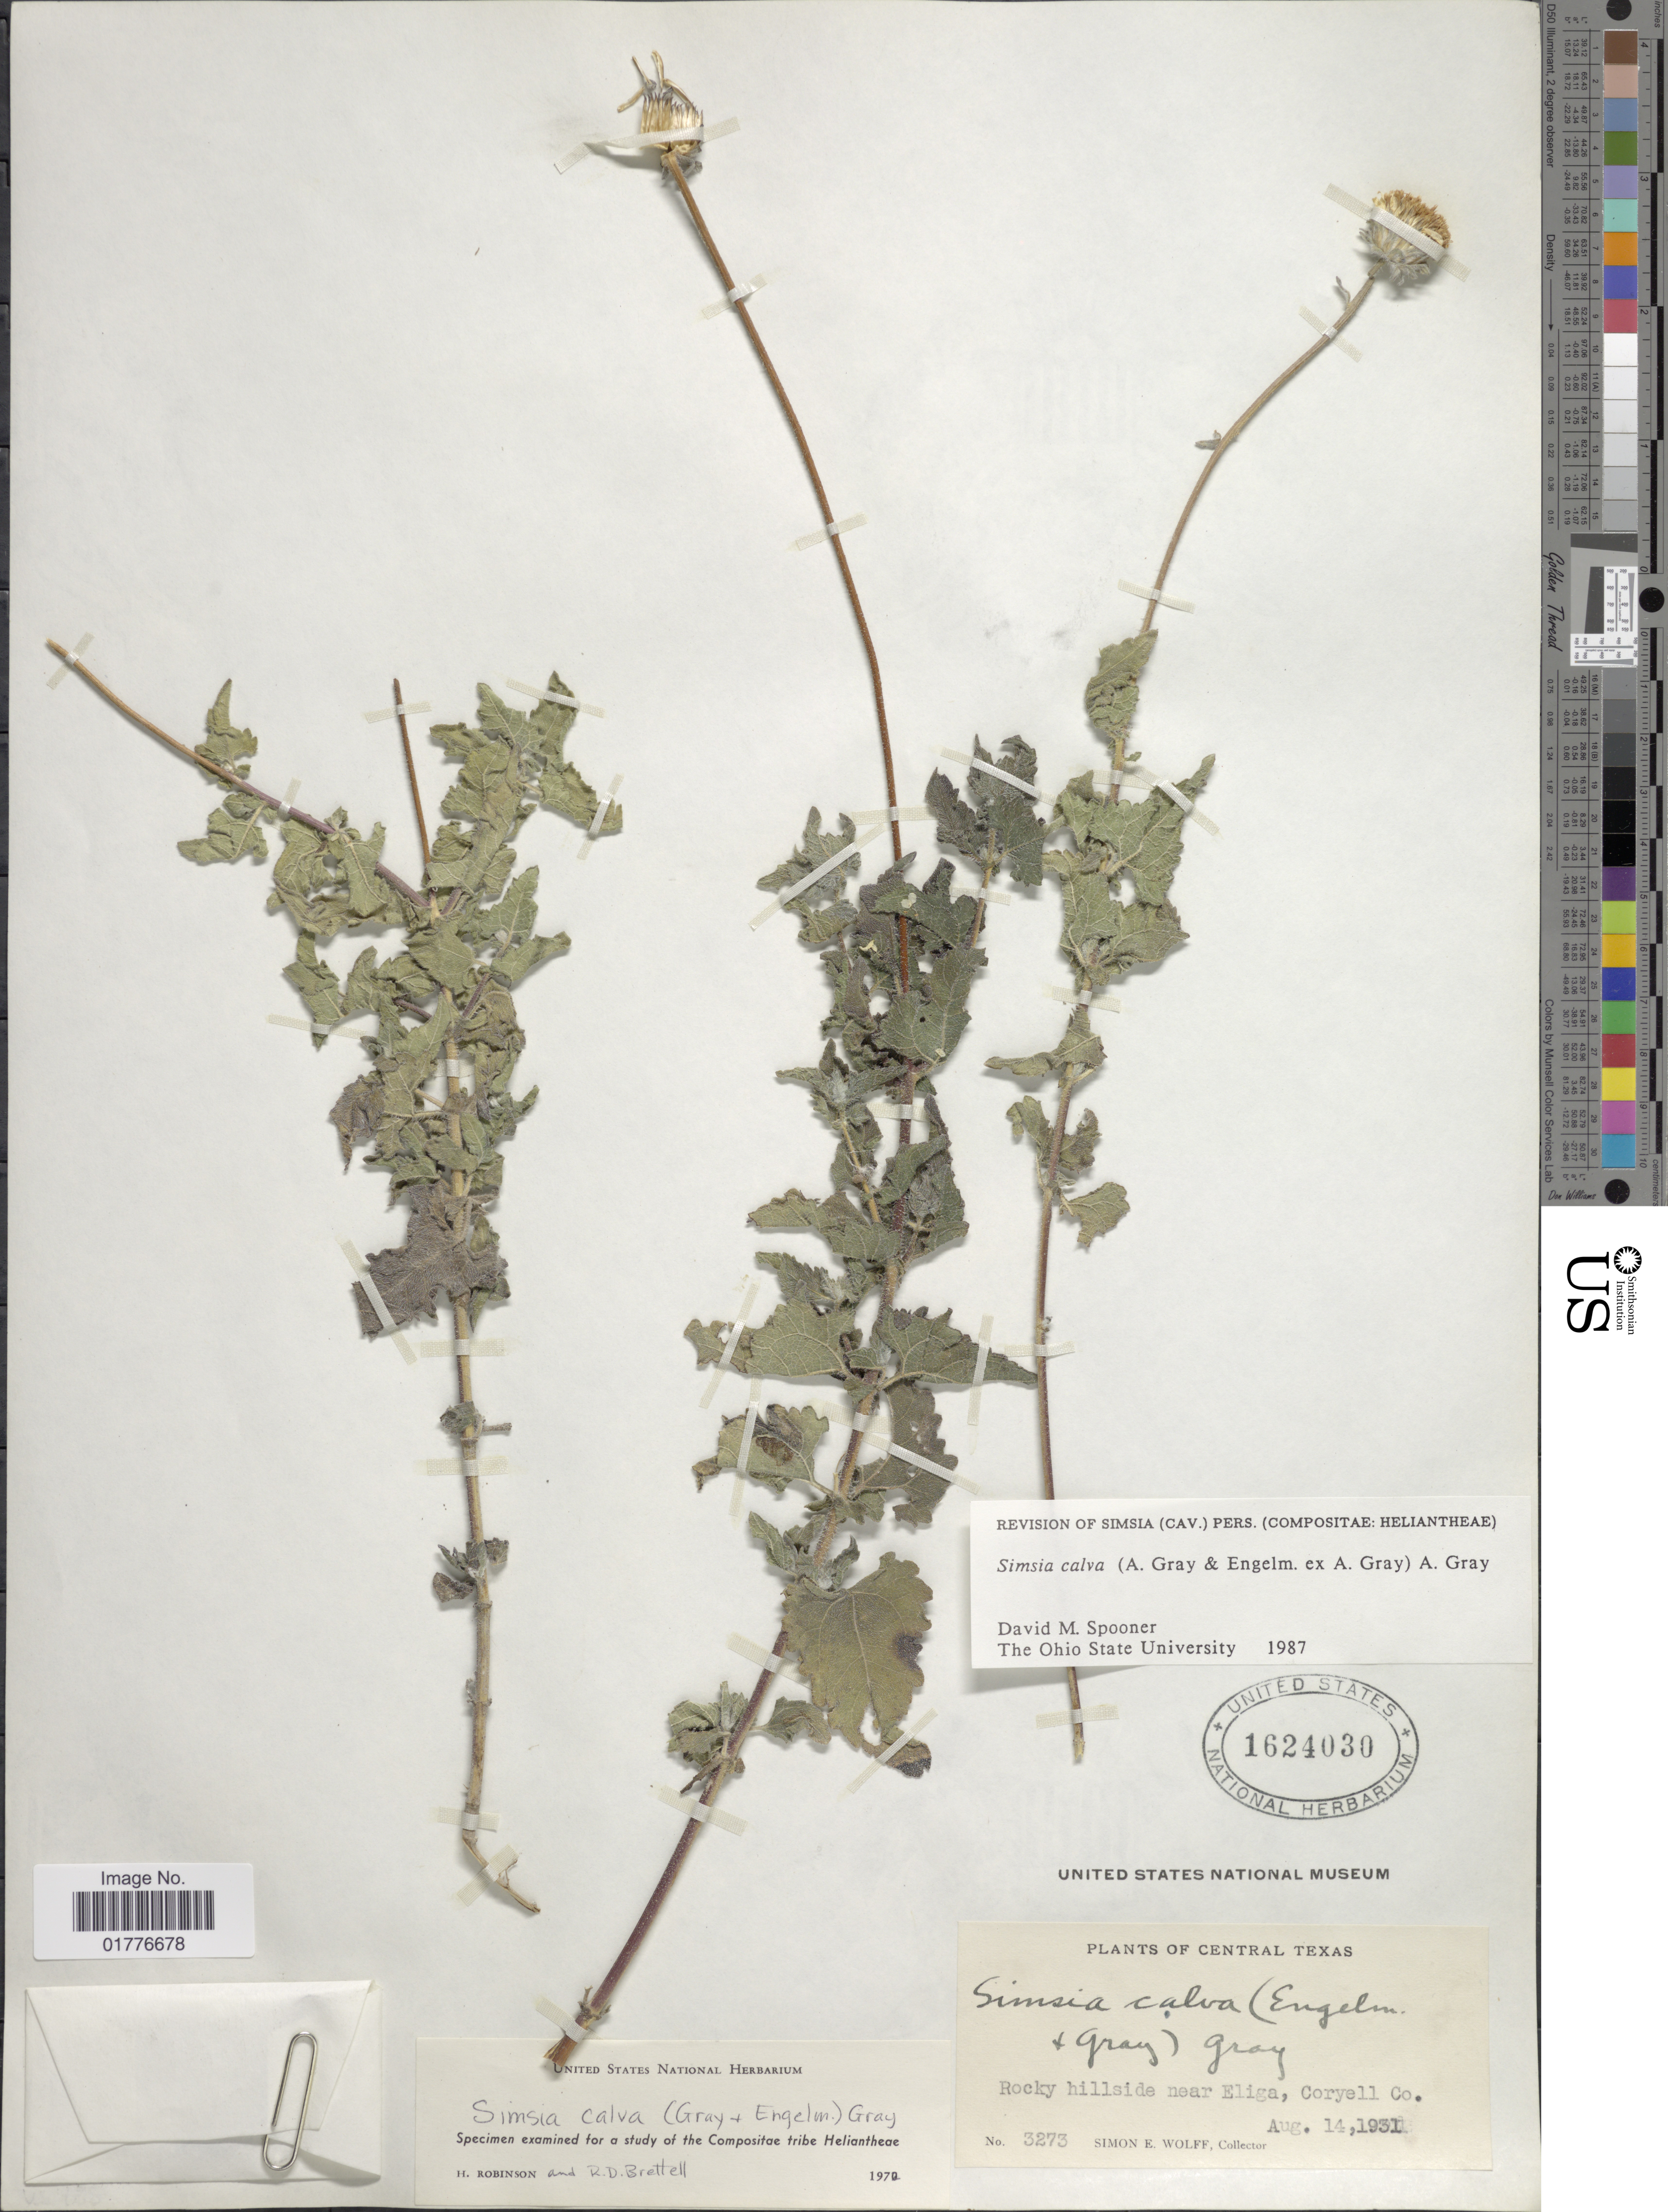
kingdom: Plantae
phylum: Tracheophyta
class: Magnoliopsida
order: Asterales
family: Asteraceae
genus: Simsia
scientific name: Simsia calva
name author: A. Gray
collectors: S. E. Wolff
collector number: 3273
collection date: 1931-08-14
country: United States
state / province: Texas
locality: Rocky hillside near Eliga, Coryell Co.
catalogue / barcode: US 1624030